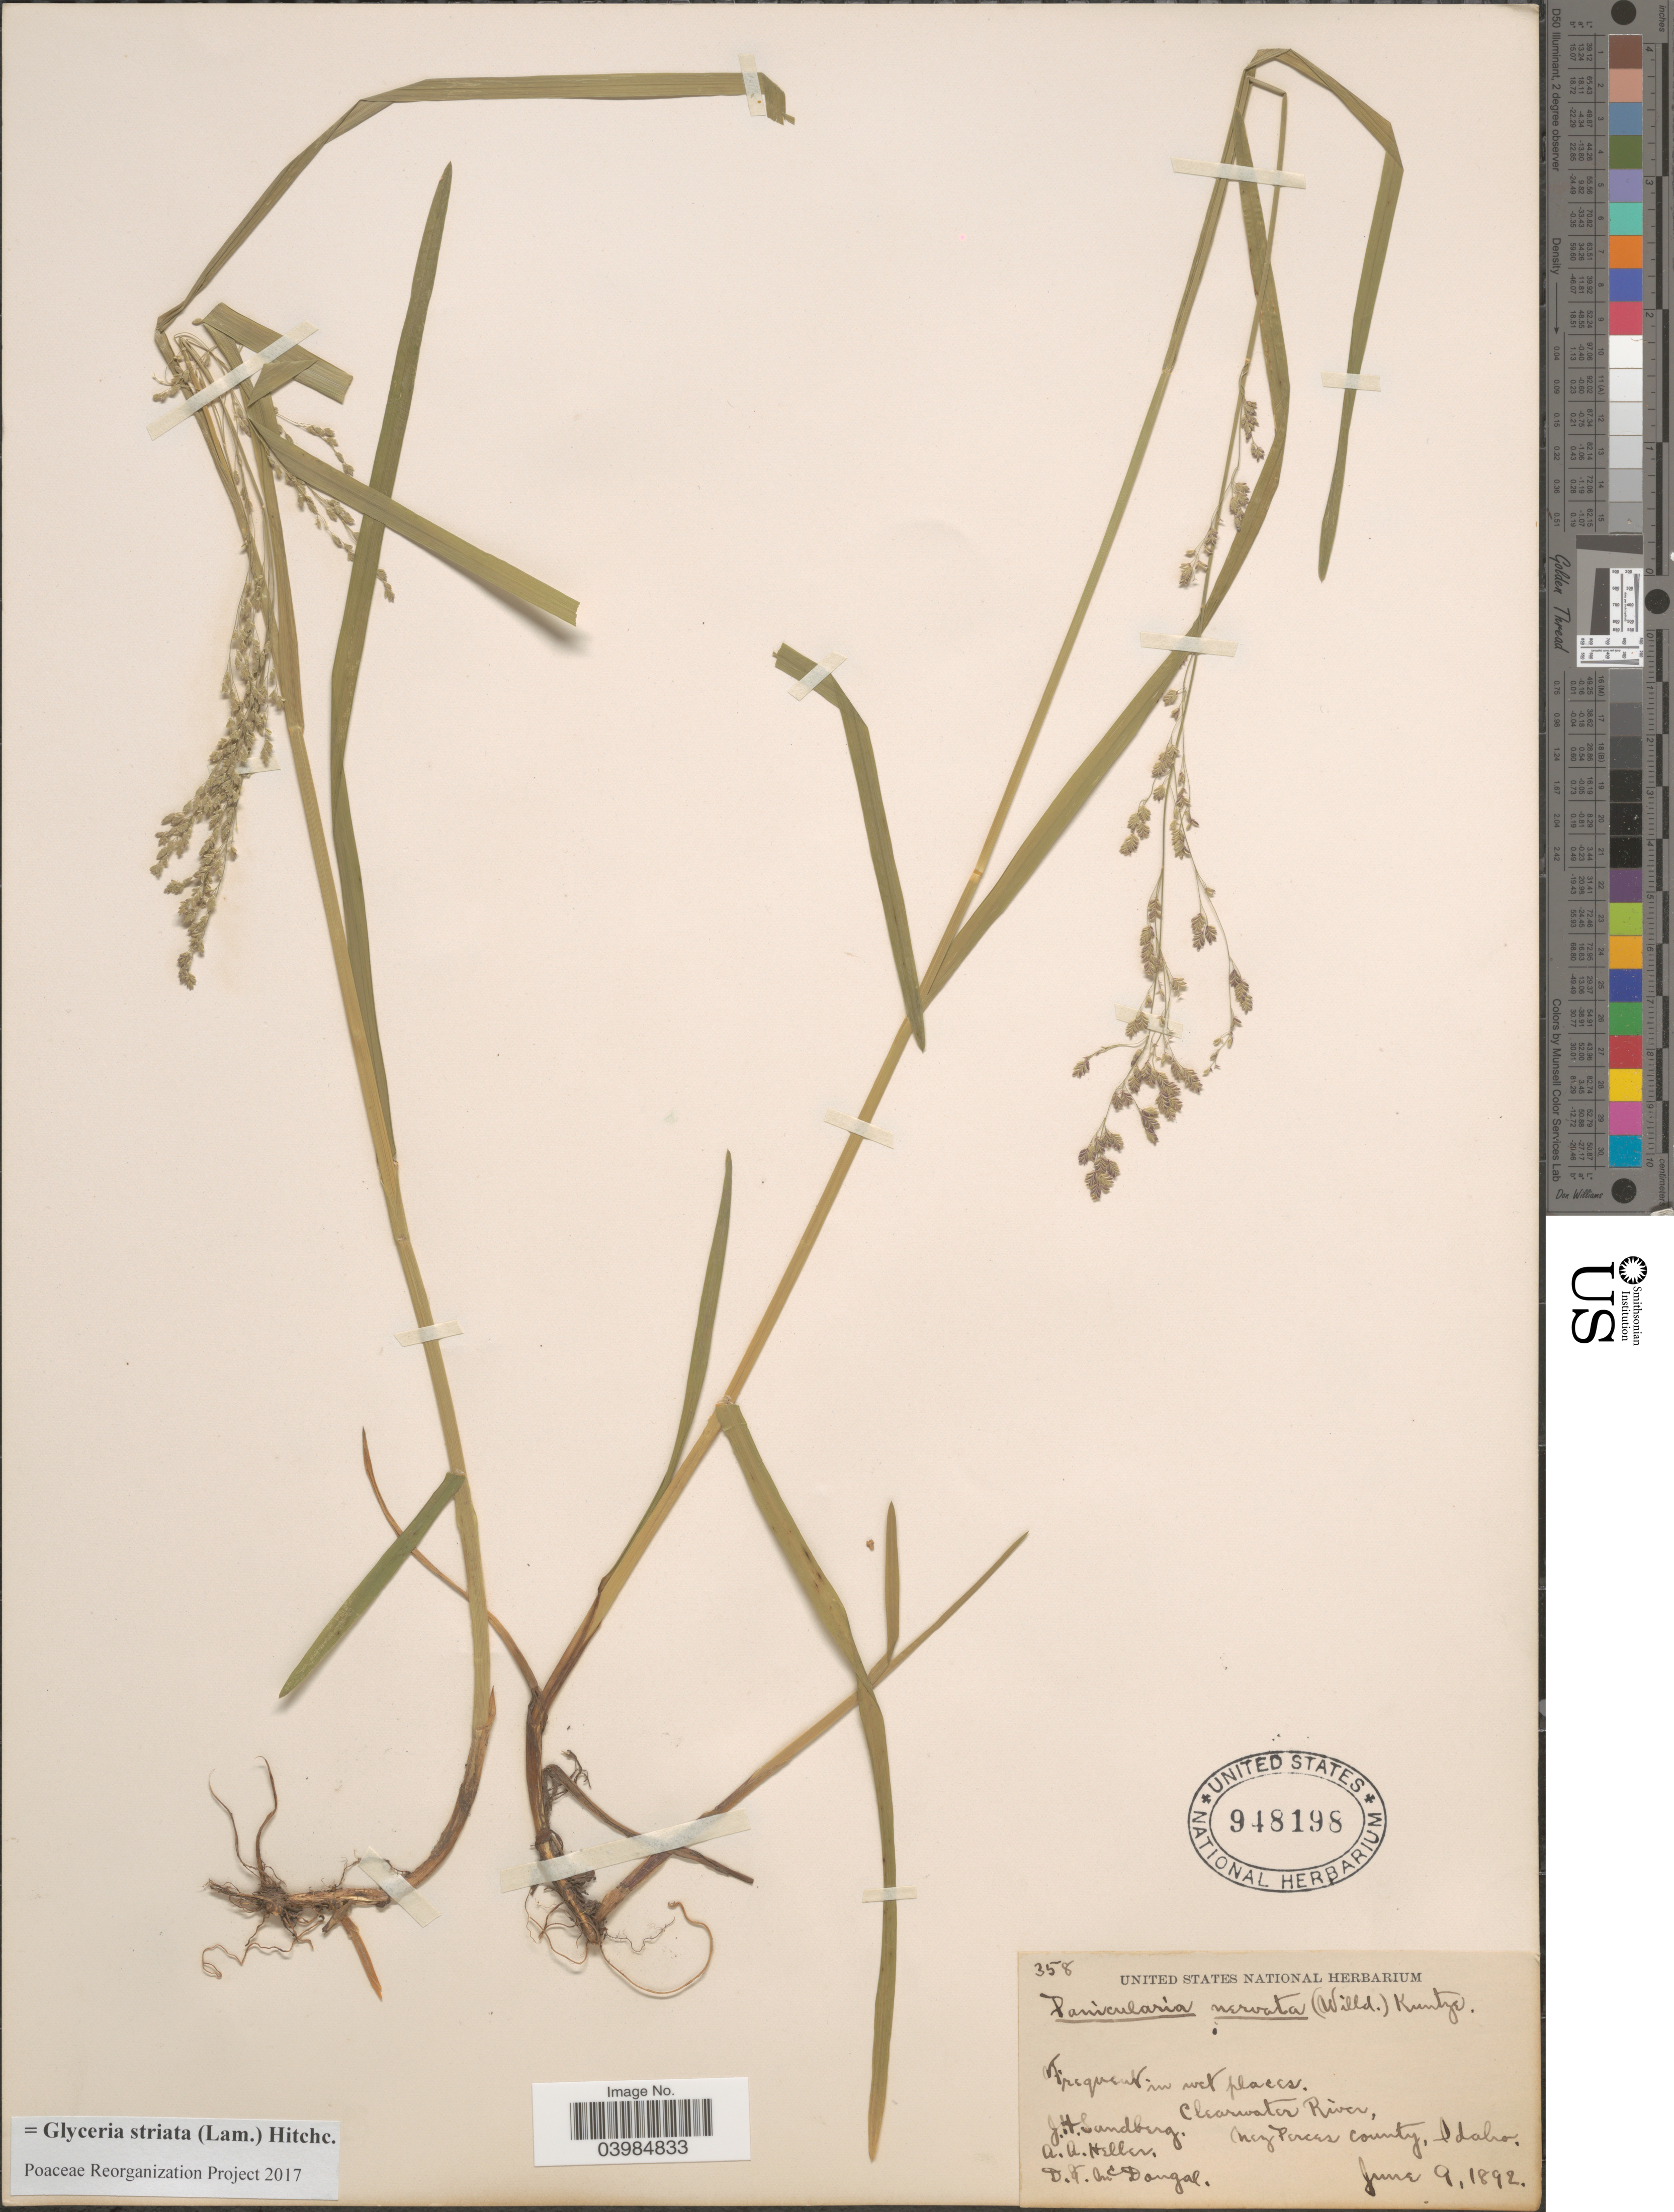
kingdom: Plantae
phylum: Tracheophyta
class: Liliopsida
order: Poales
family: Poaceae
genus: Glyceria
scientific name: Glyceria striata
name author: (Lam.) Hitchc.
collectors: J. H. Sandberg, A. A. Heller & D. McDougal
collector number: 358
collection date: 1892-06-09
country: United States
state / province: Idaho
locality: Clearwater River, Nez Perces County.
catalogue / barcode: US 948198